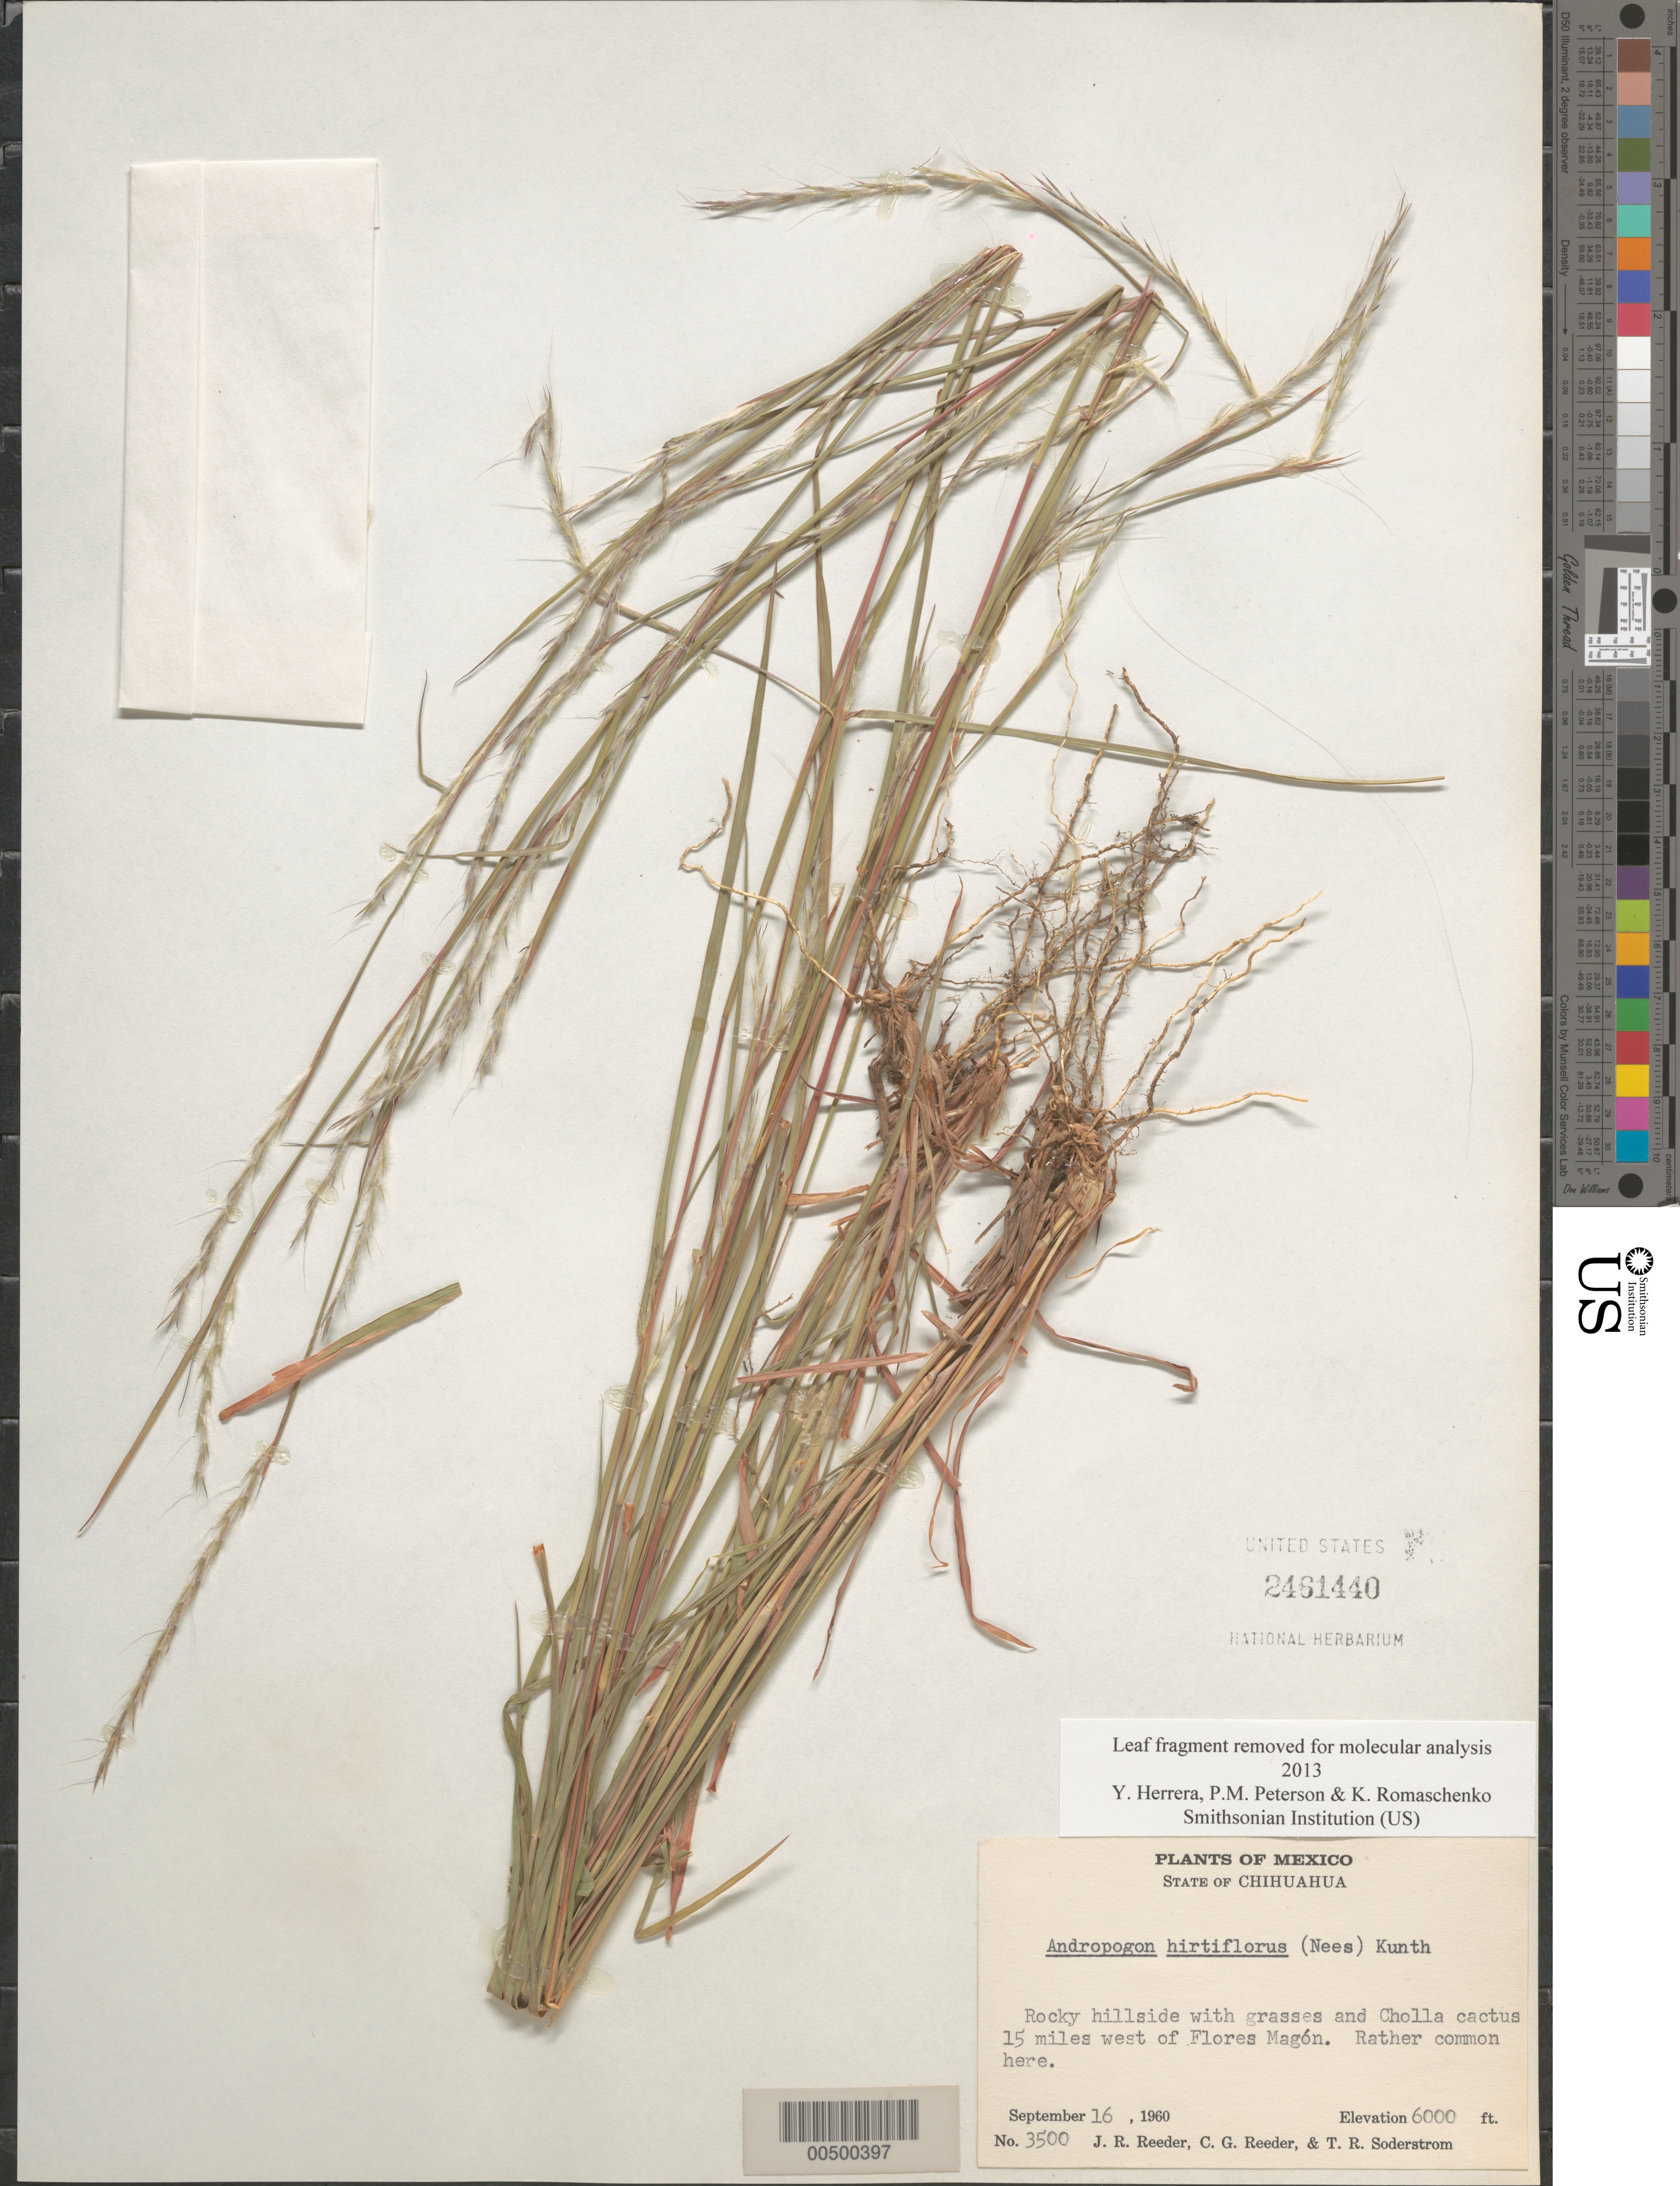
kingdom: Plantae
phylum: Tracheophyta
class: Liliopsida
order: Poales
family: Poaceae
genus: Schizachyrium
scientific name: Schizachyrium sanguineum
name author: (Retz.) Alston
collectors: J. R. Reeder, C. G. Reeder & T. R. Soderstrom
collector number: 3500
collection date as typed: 16 Sep 1960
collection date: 1960-09-16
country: Mexico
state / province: Chihuahua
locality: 15 mi W of Flores Magón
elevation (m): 1829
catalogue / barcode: US 2461440